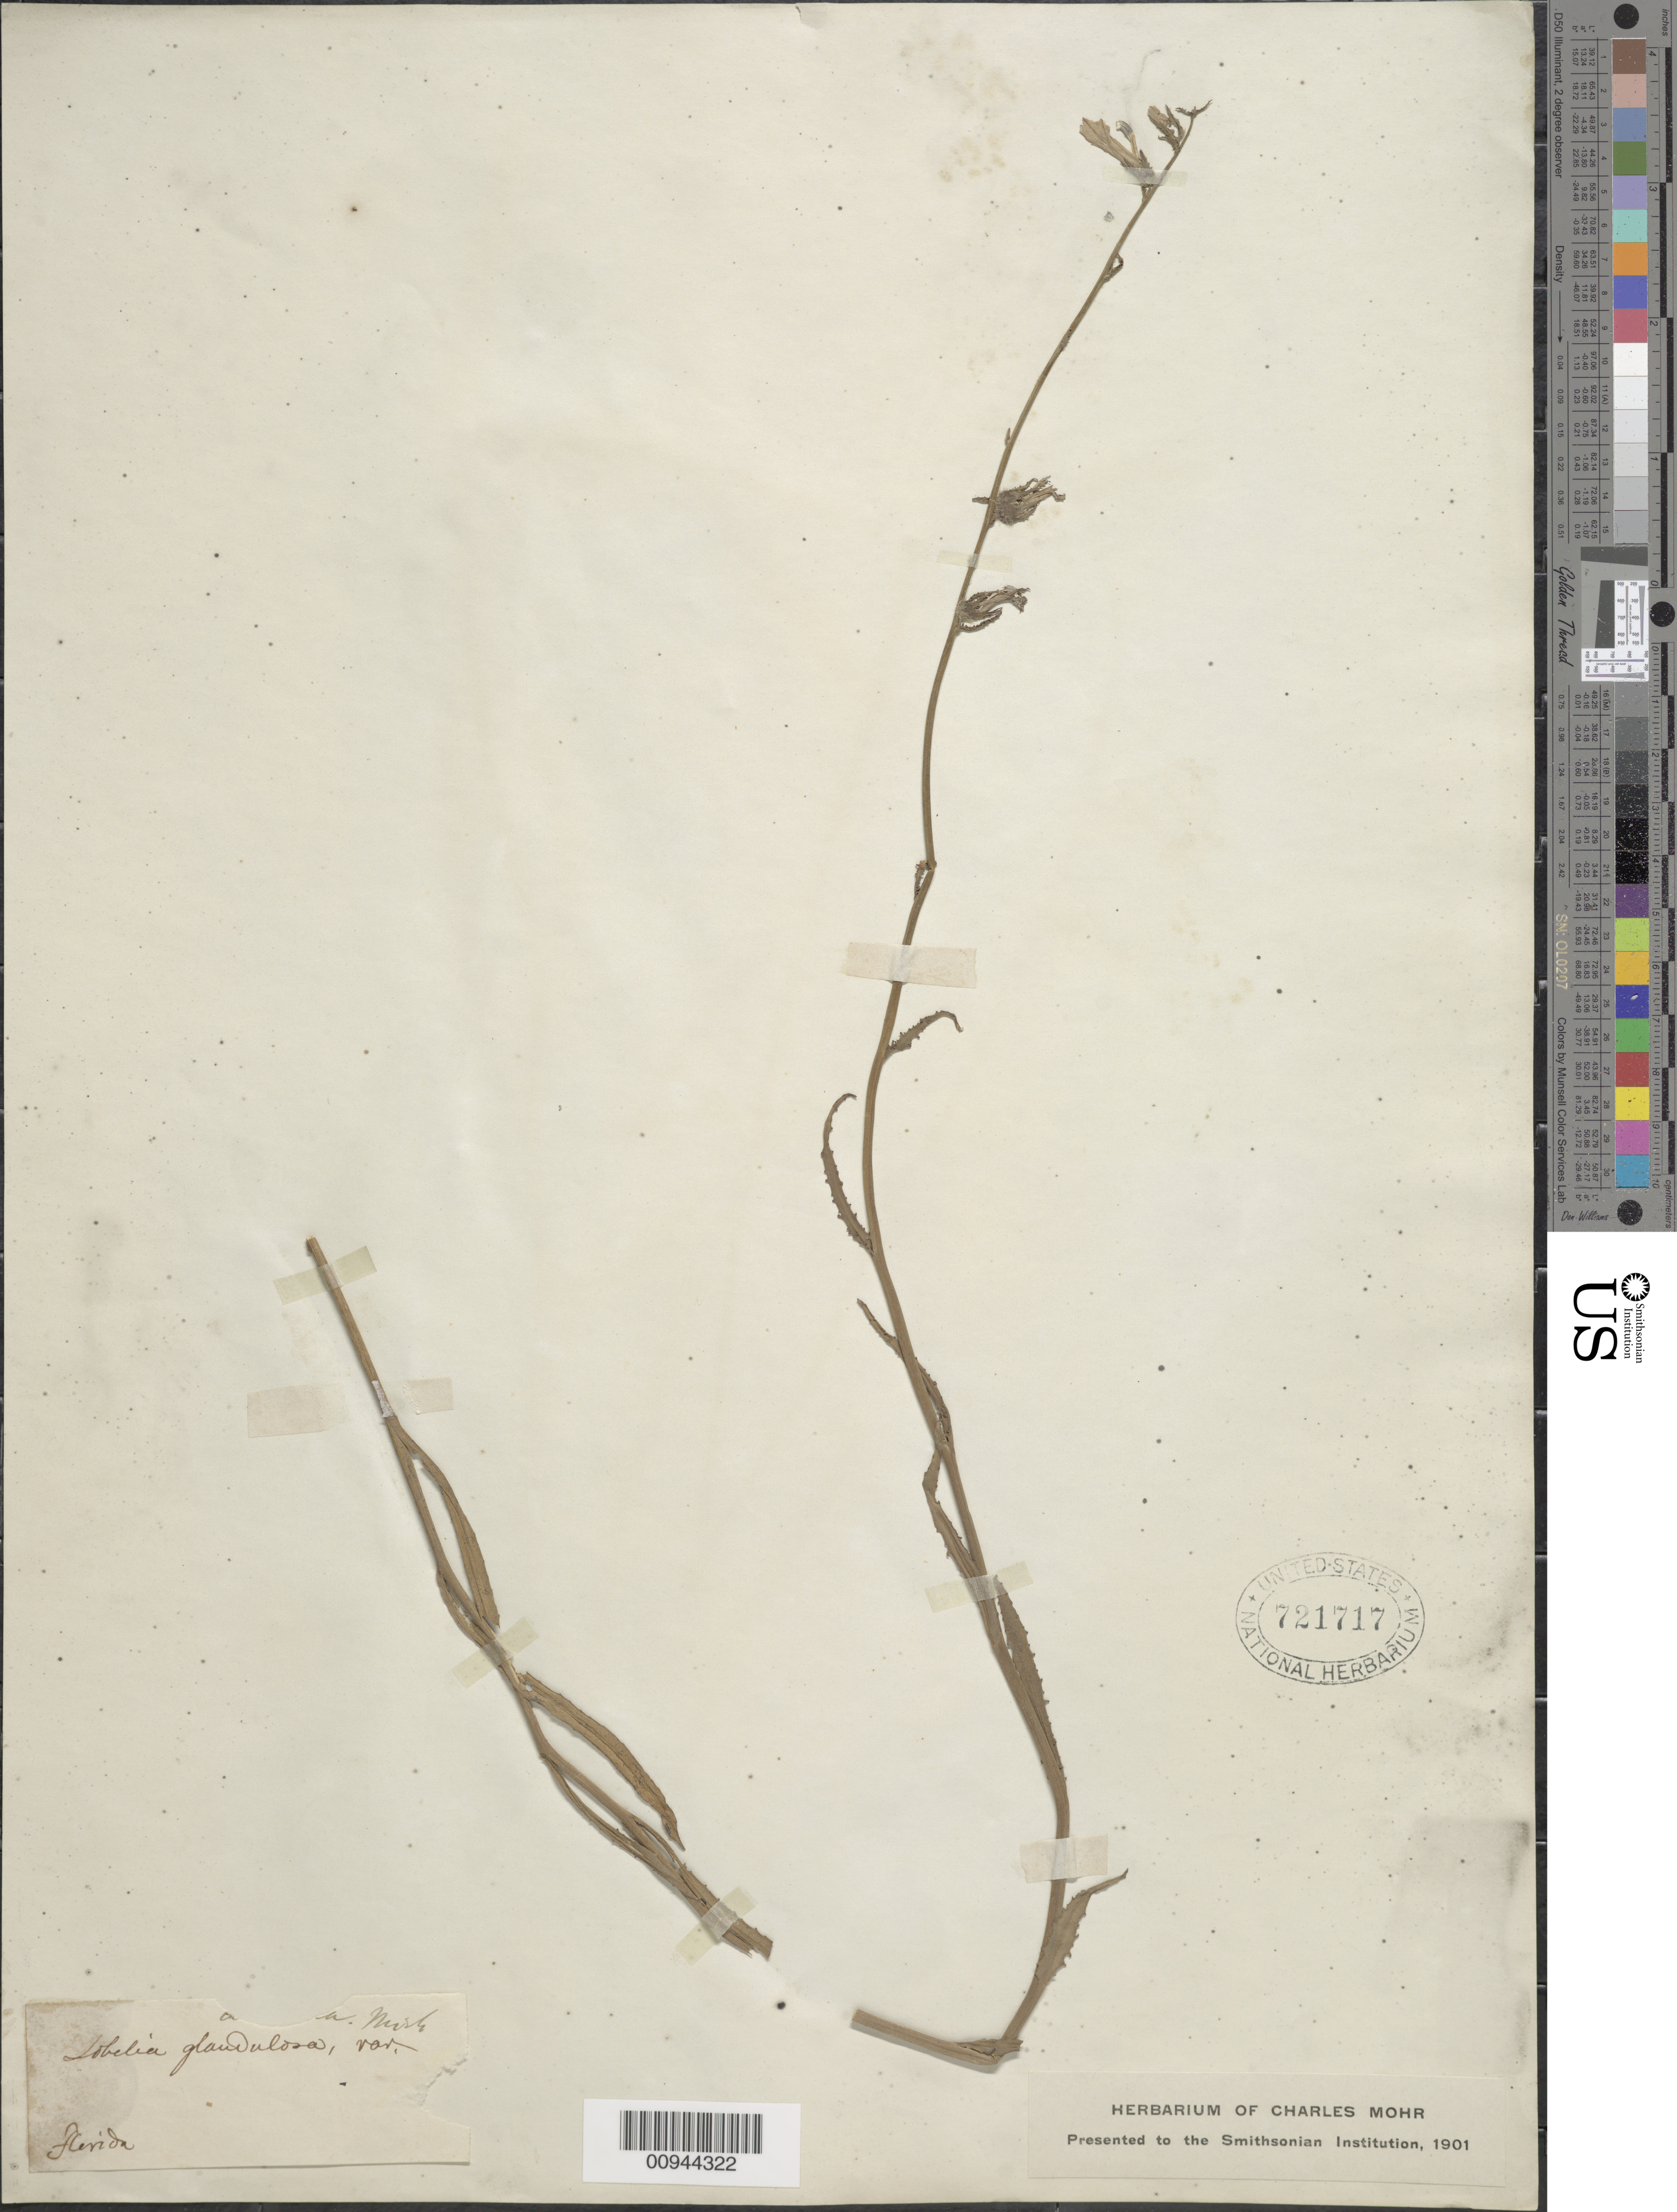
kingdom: Plantae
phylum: Tracheophyta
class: Magnoliopsida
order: Asterales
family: Campanulaceae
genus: Lobelia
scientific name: Lobelia glandulosa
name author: Walter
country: United States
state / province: Florida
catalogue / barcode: US 721717